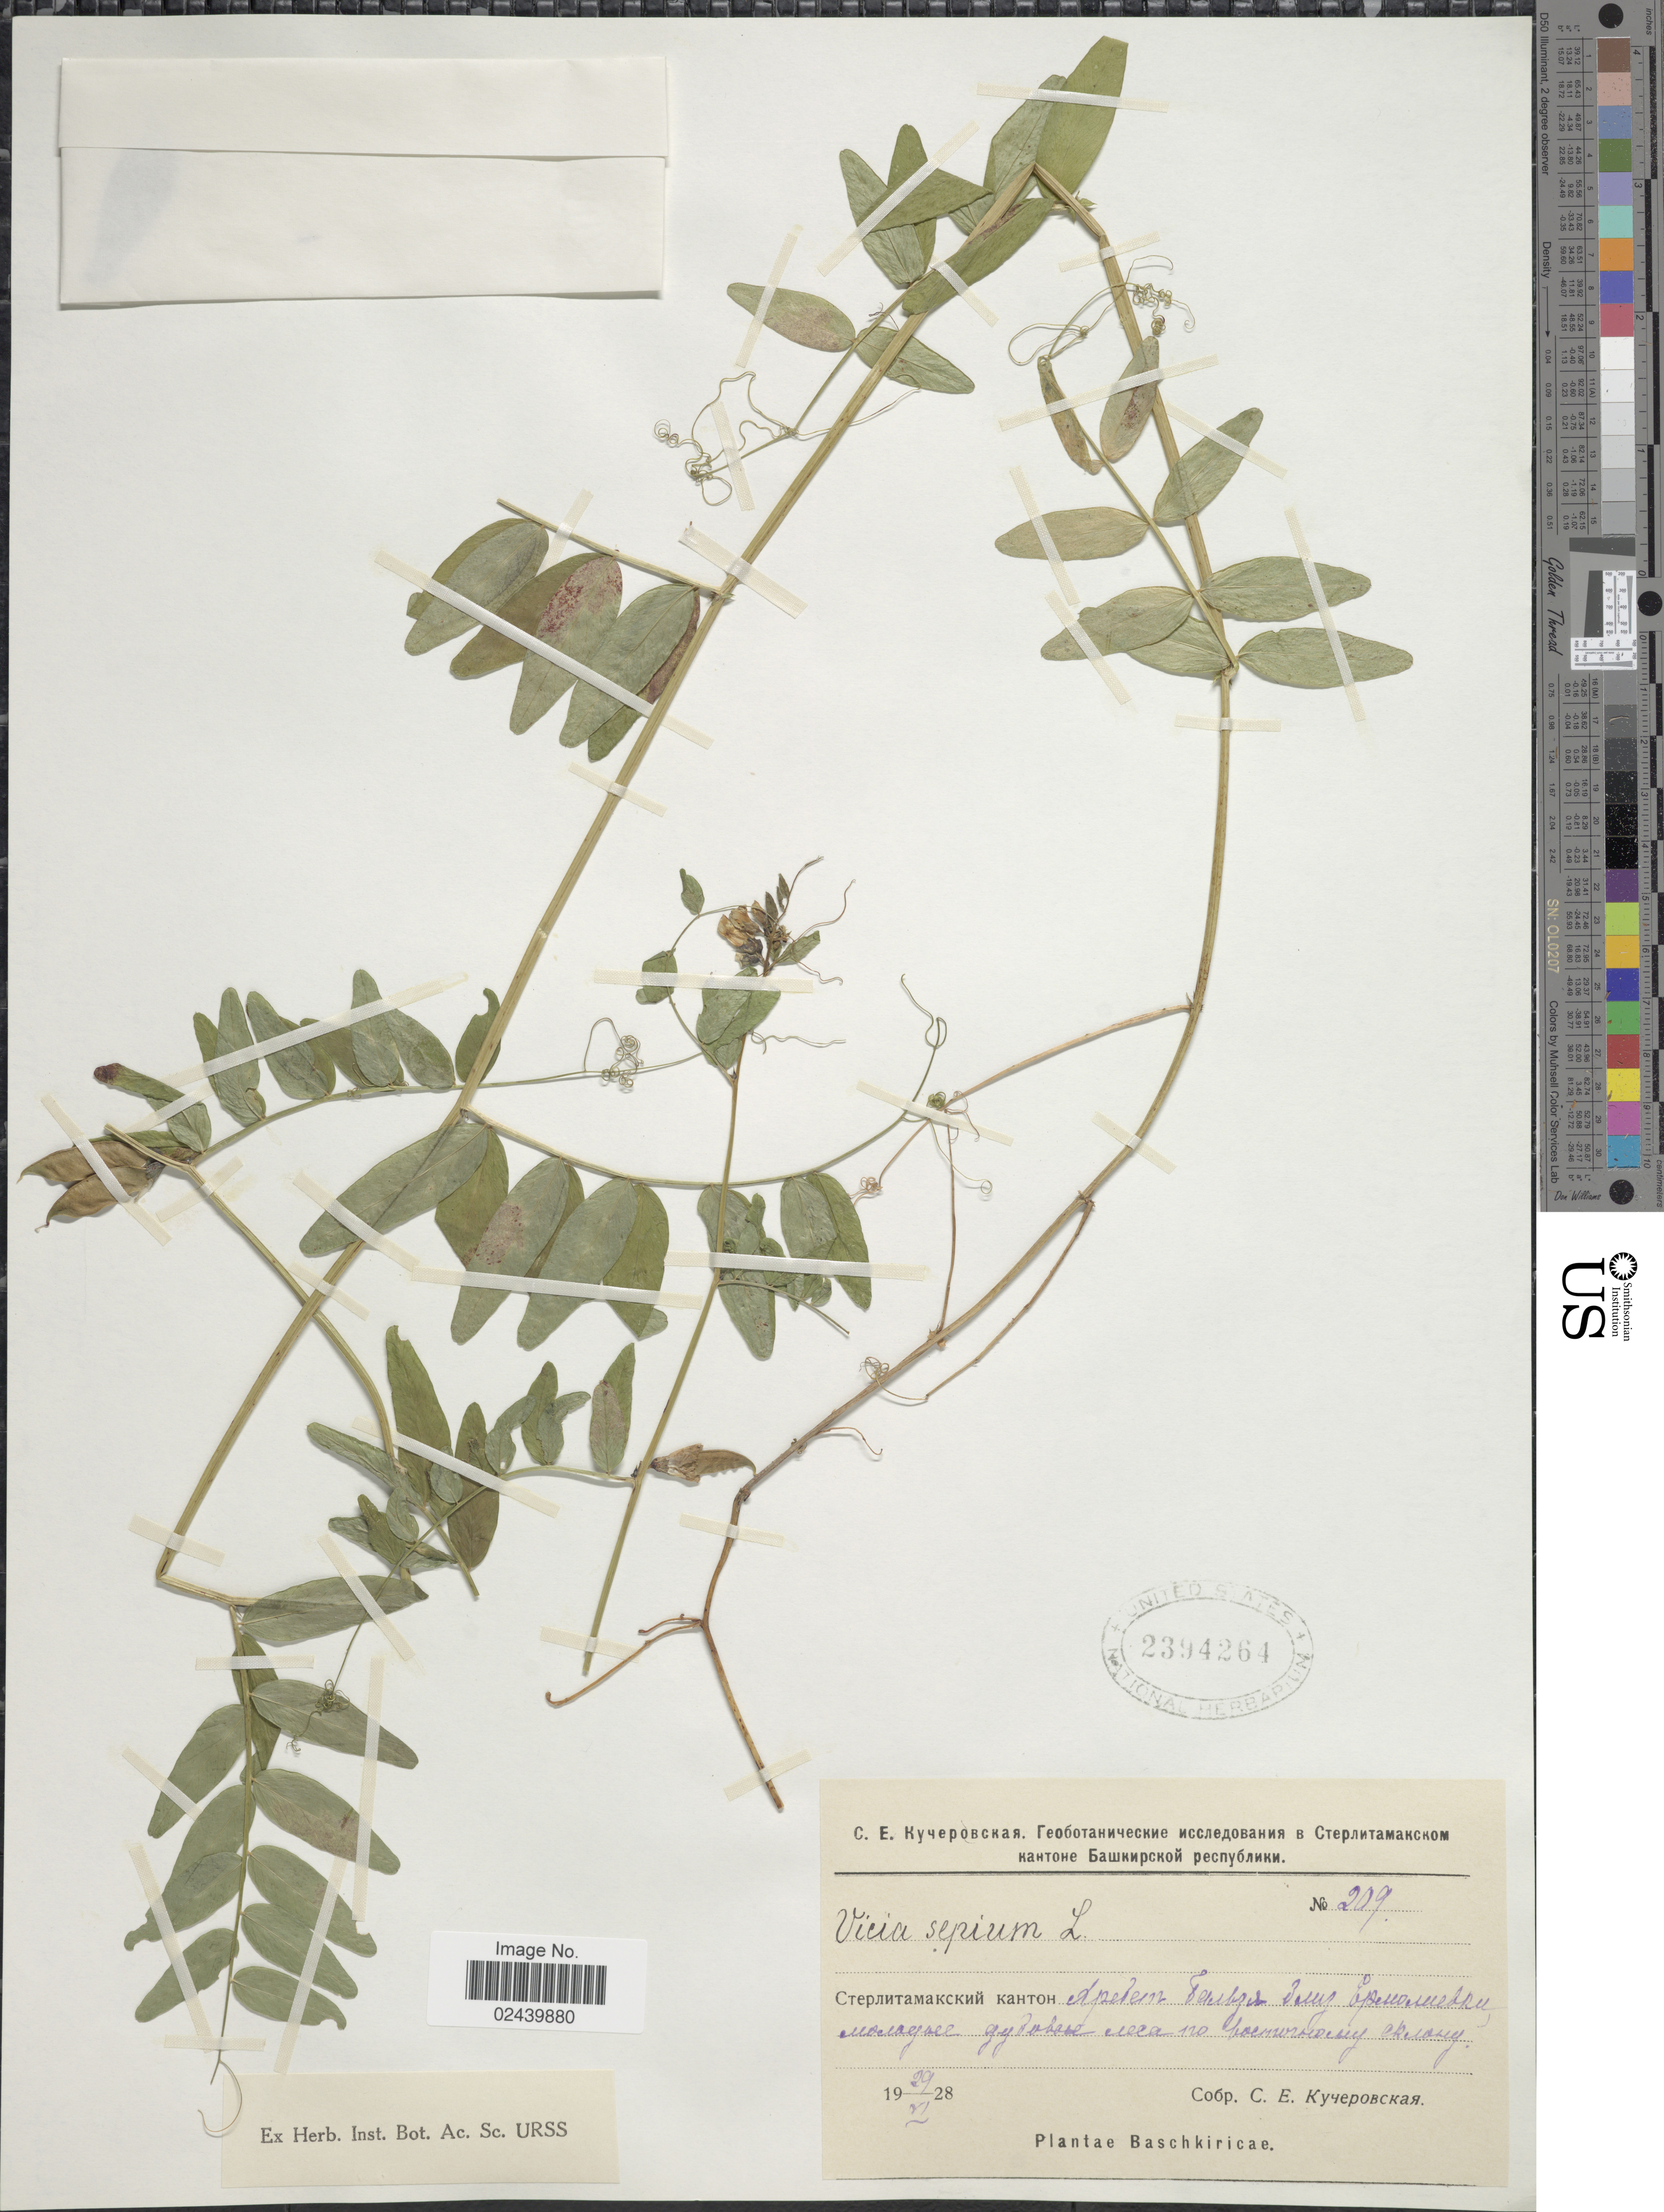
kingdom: Plantae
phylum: Tracheophyta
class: Magnoliopsida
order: Fabales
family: Fabaceae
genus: Vicia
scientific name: Vicia sepium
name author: L.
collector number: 209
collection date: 1928-06-29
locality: Baschkiricae [Foreign script]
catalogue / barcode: US 2394264